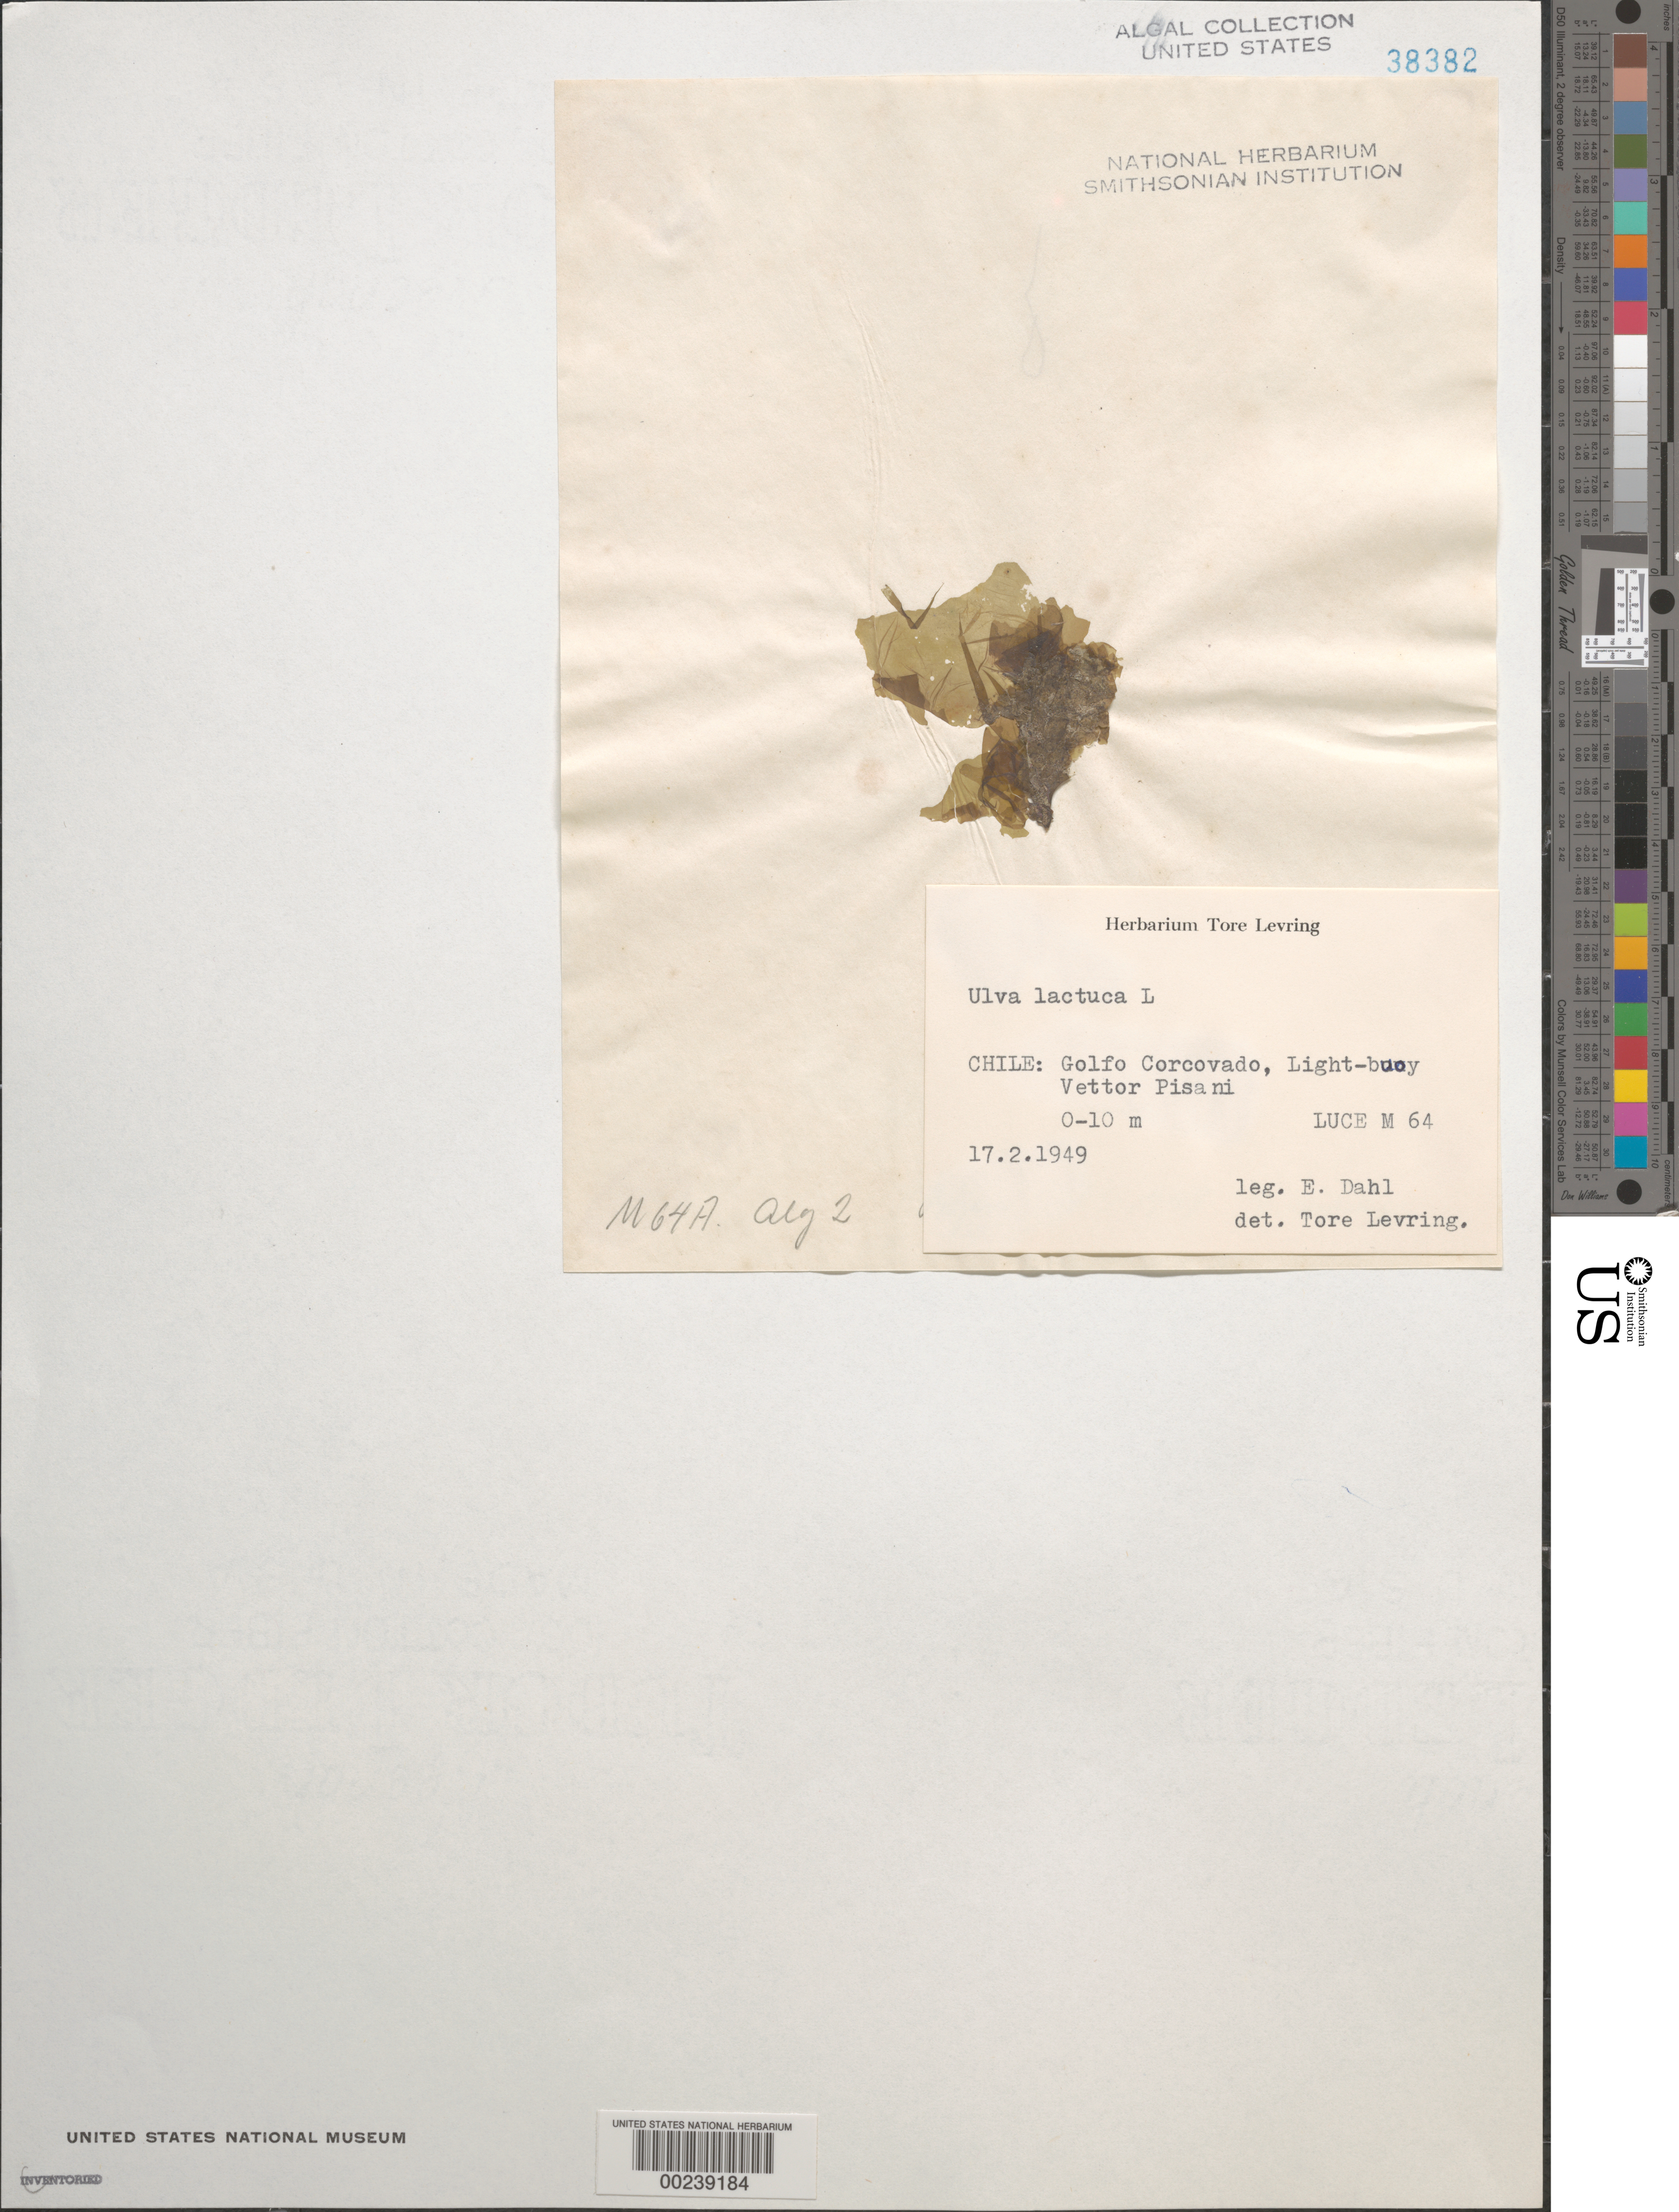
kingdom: Plantae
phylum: Chlorophyta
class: Ulvophyceae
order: Ulvales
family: Ulvaceae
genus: Ulva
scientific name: Ulva lactuca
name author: L.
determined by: Levring, T.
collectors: E. Dahl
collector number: M64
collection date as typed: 17 Feb 1949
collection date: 1949-02-17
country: Chile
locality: Golfo corcovado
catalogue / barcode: US 38382